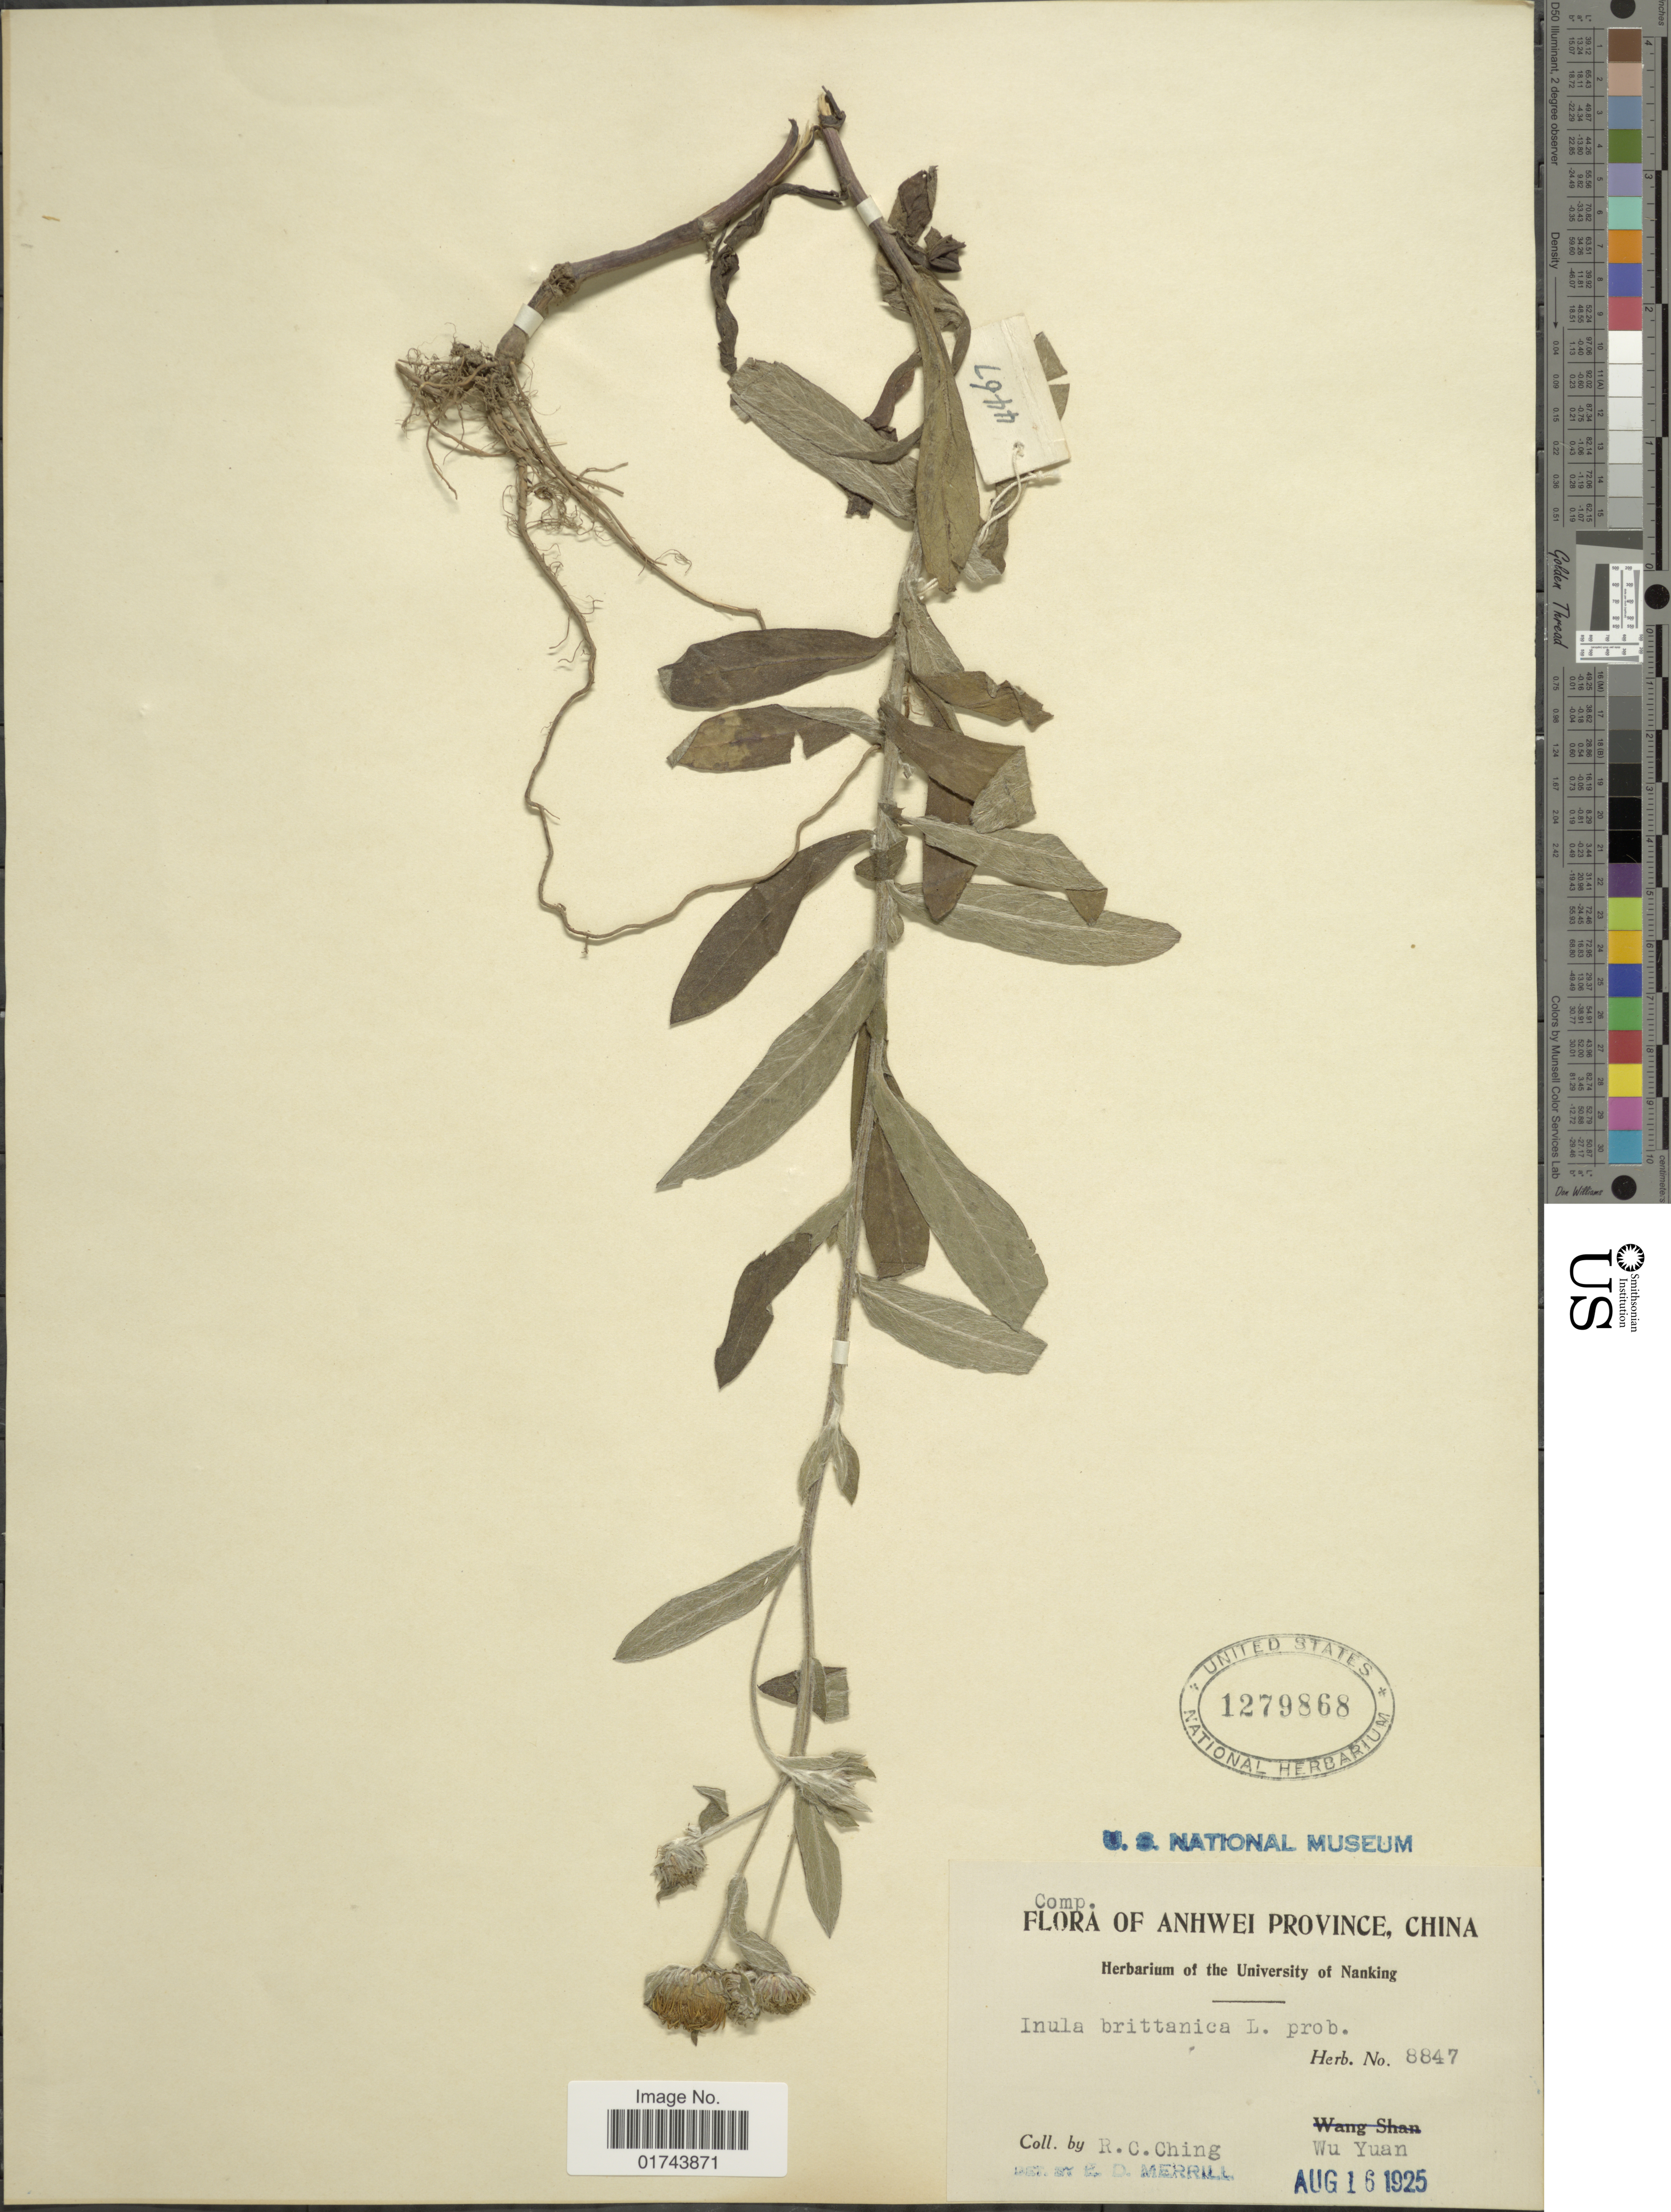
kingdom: Plantae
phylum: Tracheophyta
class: Magnoliopsida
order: Asterales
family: Asteraceae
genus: Inula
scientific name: Inula britannica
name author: L.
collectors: R. C. Ching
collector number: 8847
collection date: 1925-08-16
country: China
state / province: Anhui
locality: Anhwi Province, Wu Yuan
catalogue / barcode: US 1279868